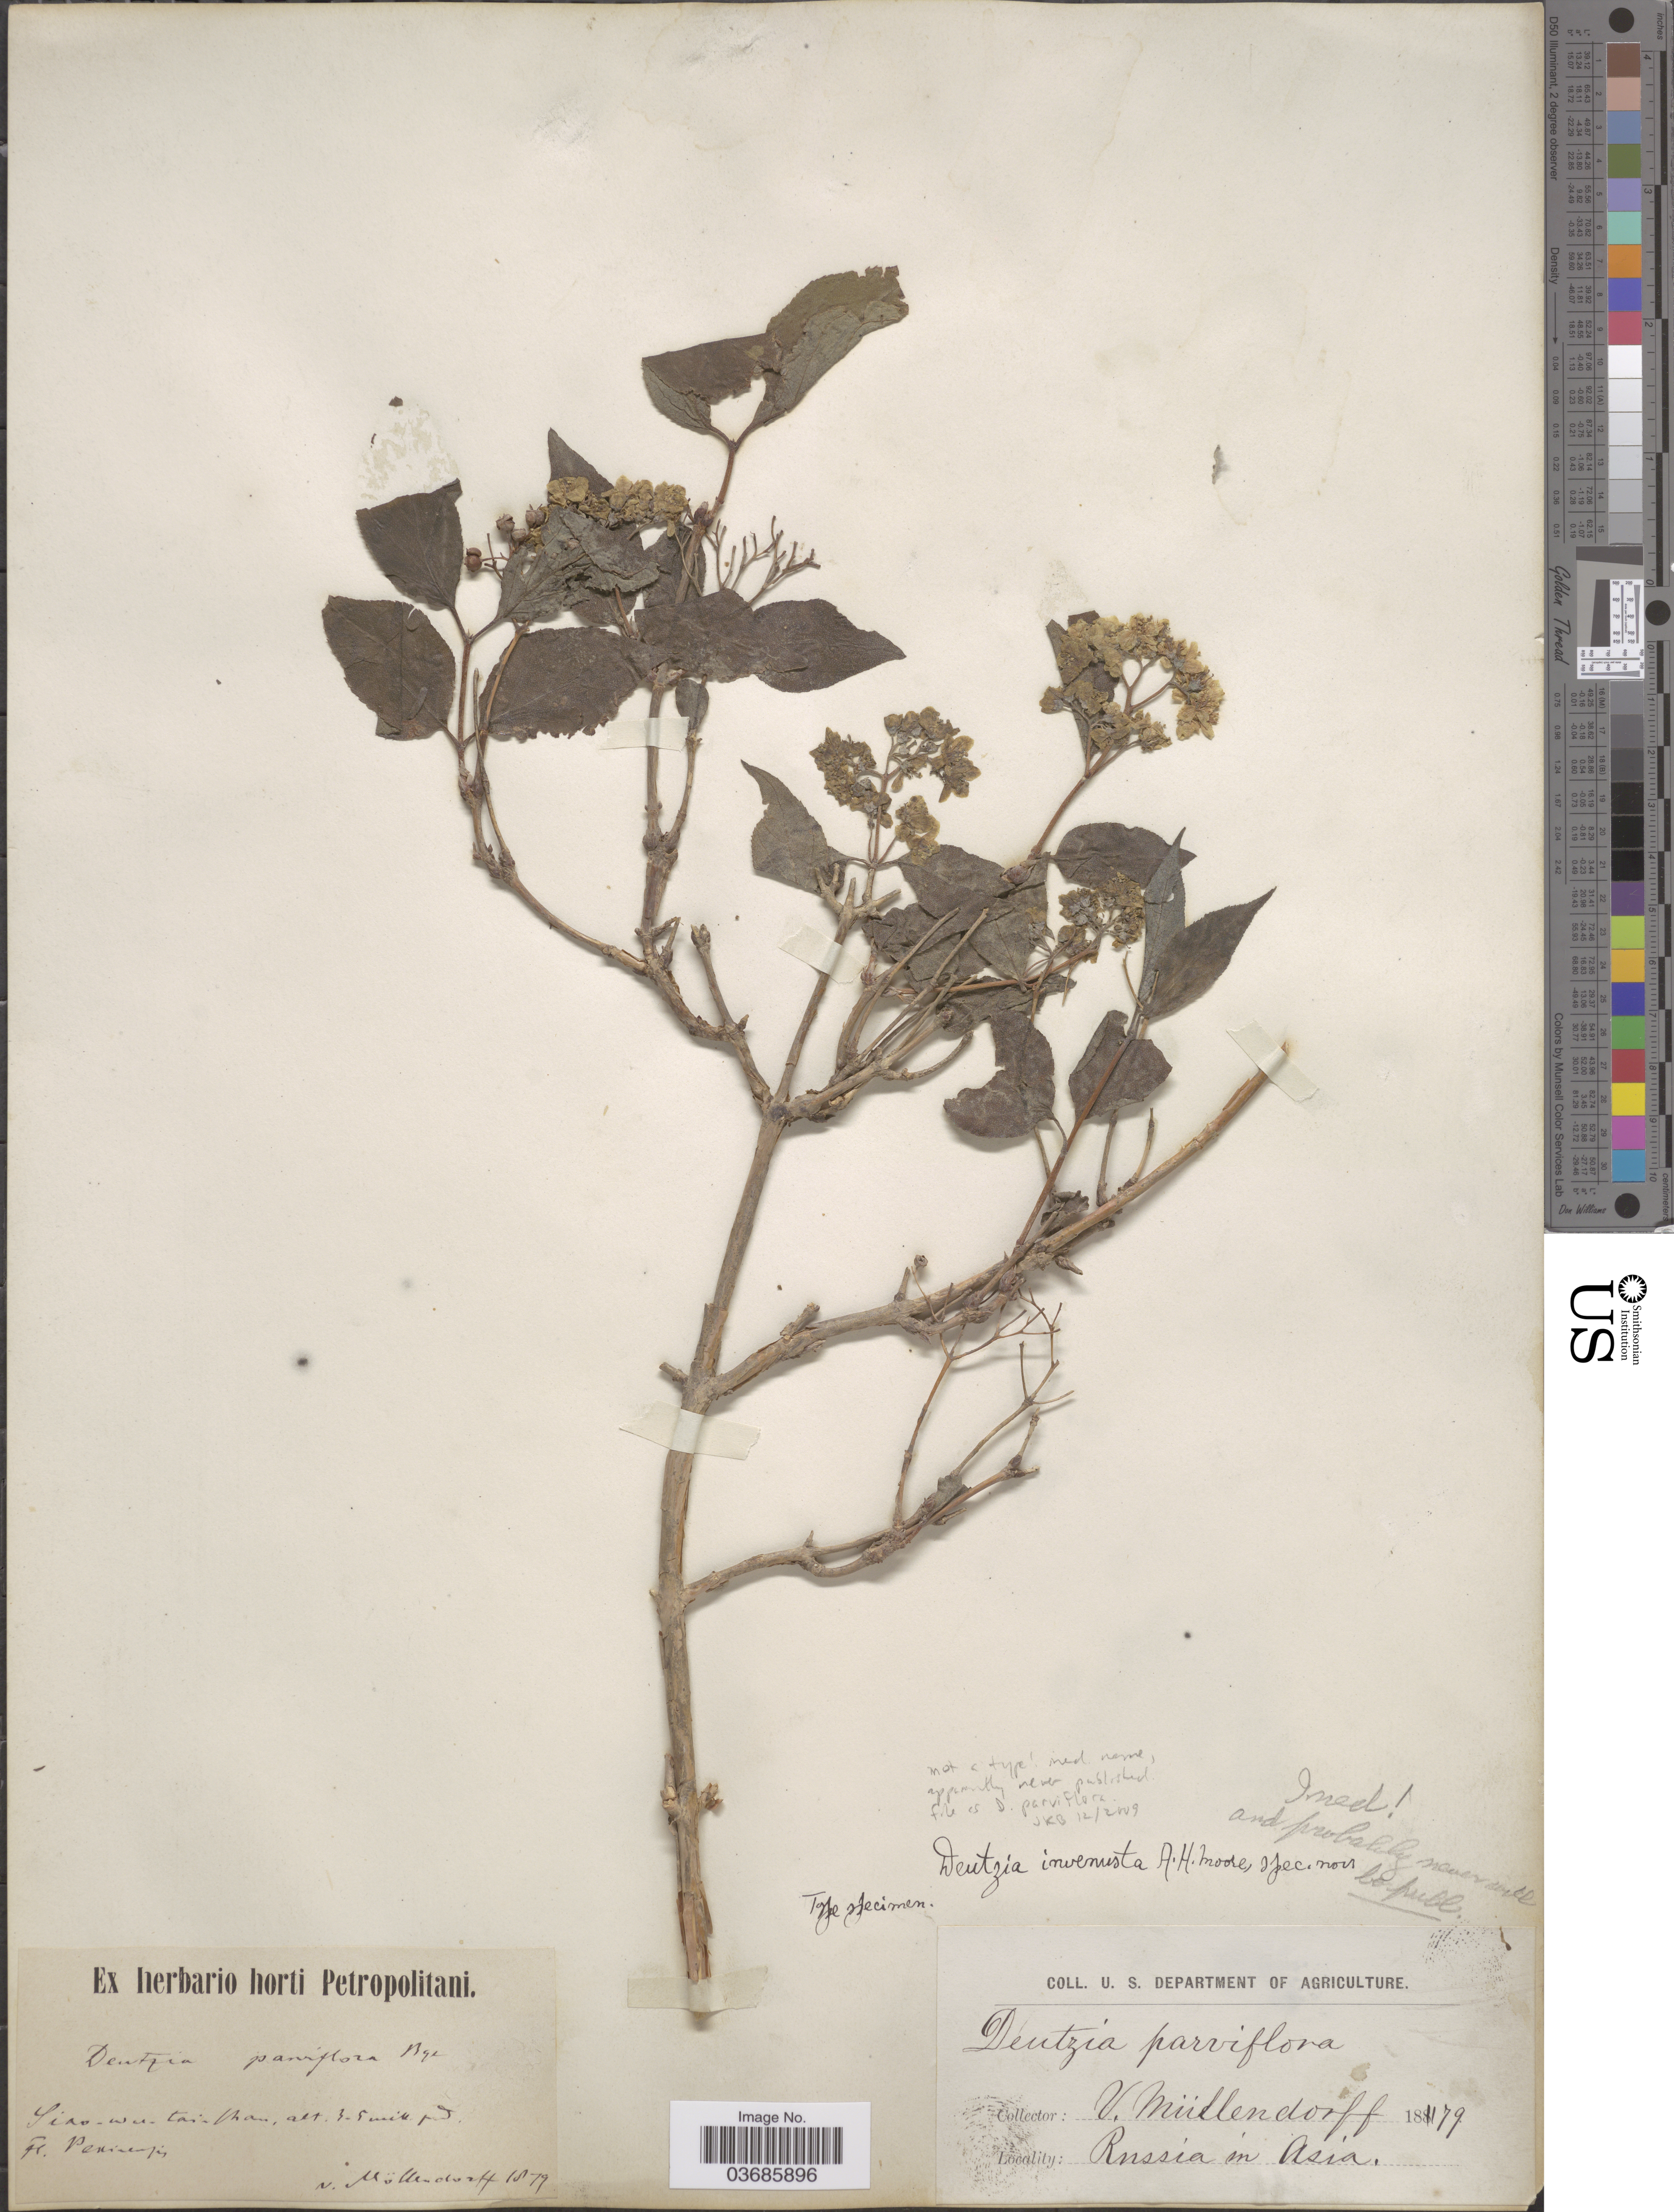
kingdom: Plantae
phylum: Tracheophyta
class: Magnoliopsida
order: Cornales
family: Hydrangeaceae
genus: Deutzia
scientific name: Deutzia invenusta A.H. Moore sp. nov. ined.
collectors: V. Müllendorff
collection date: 1879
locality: Russia in Asia. Siao-wu-tai-shan.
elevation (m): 1